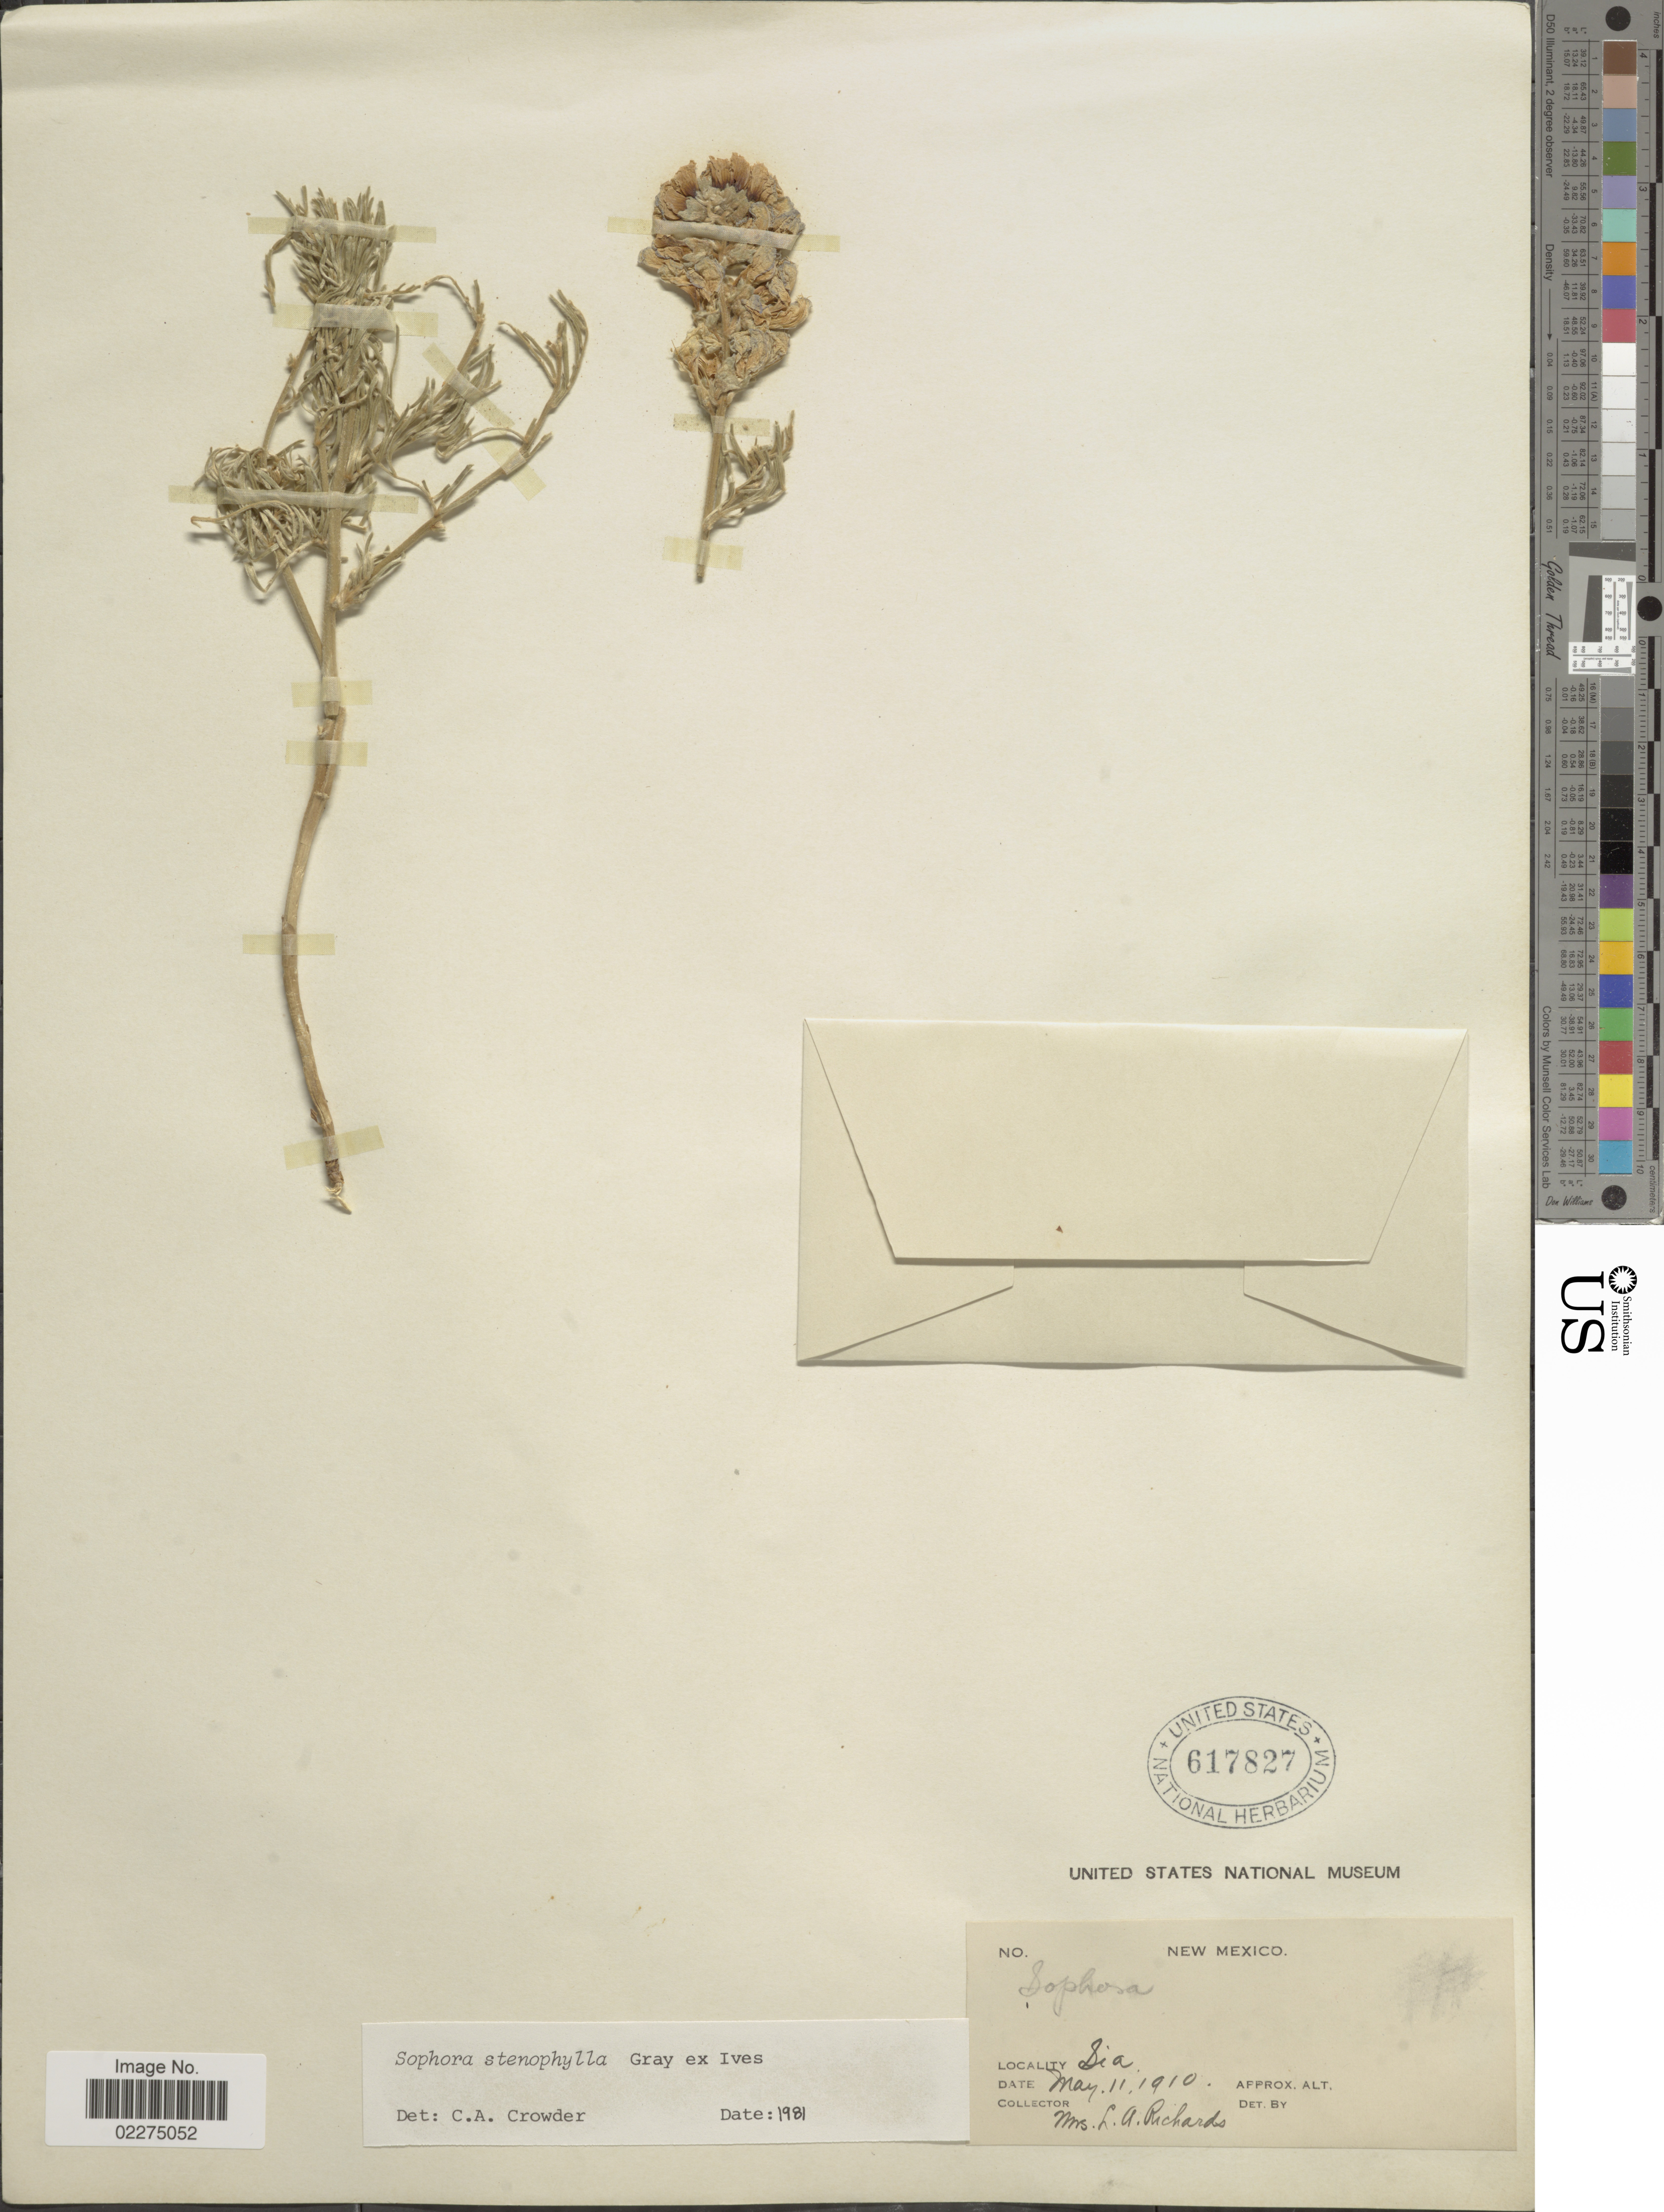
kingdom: Plantae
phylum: Tracheophyta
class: Magnoliopsida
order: Fabales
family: Fabaceae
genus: Sophora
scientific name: Sophora stenophylla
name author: A. Gray in Ives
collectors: L. Richards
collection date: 1910-05-11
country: United States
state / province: New Mexico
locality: Sia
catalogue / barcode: US 617827